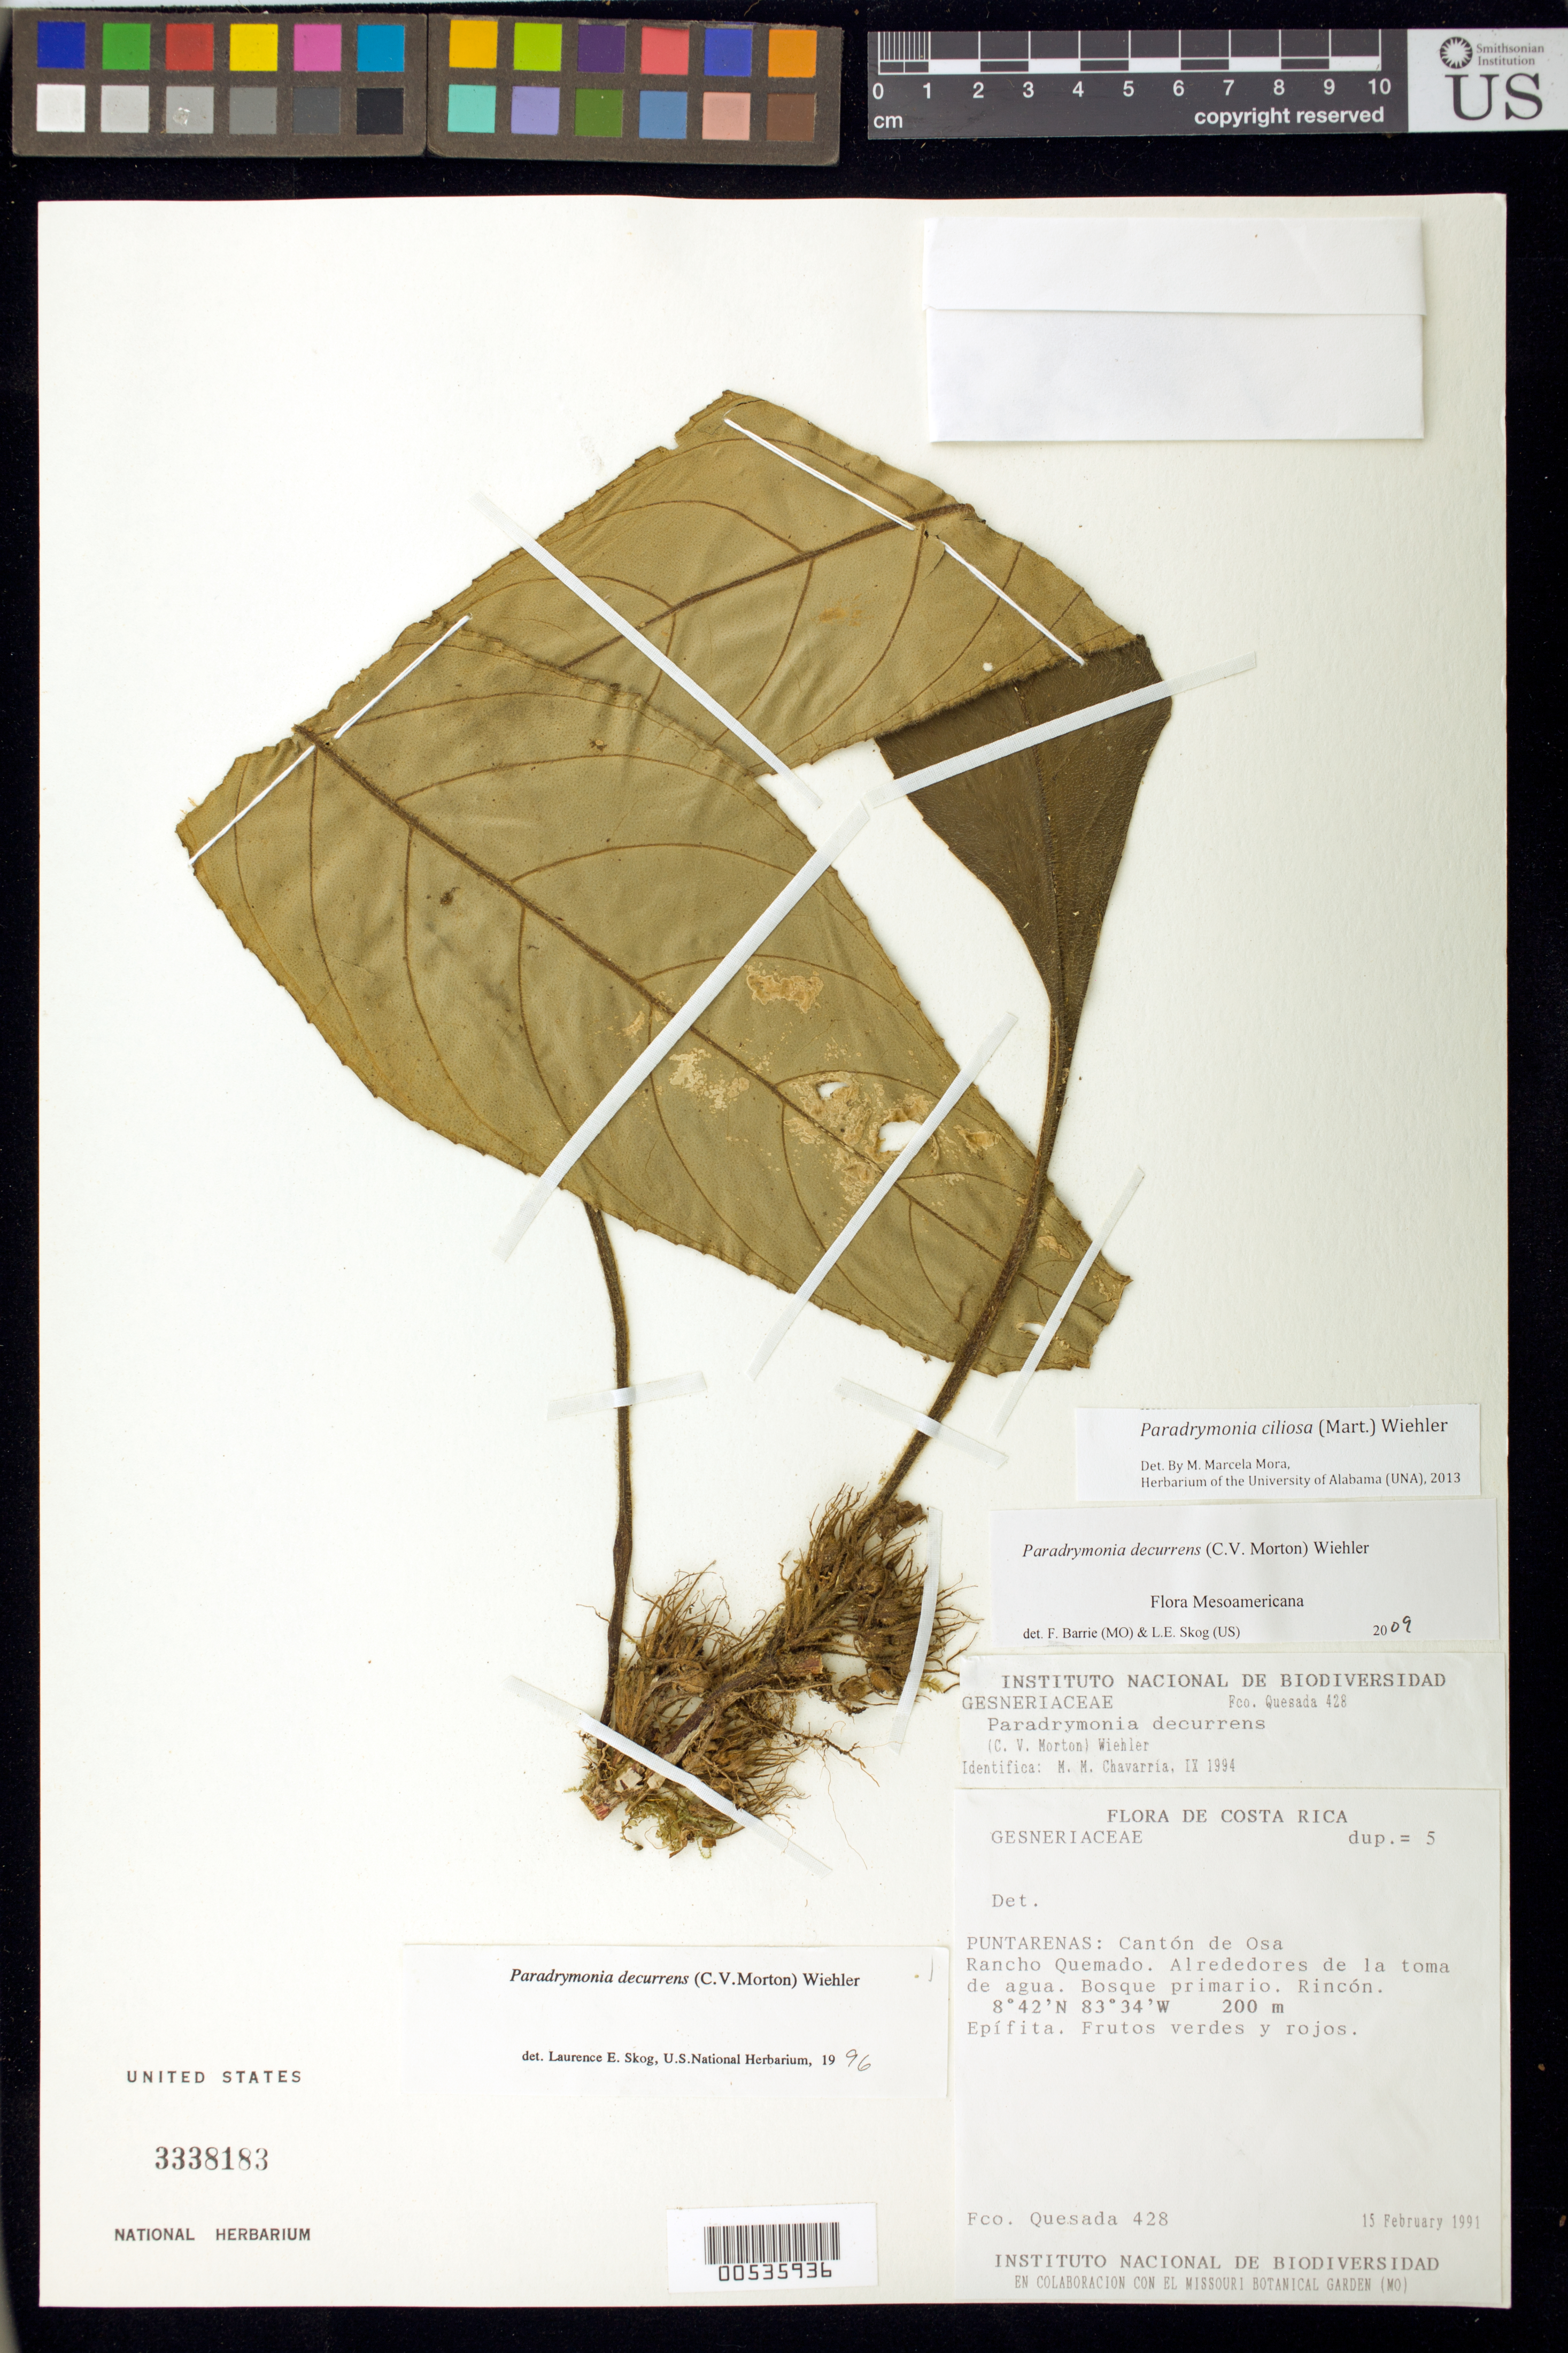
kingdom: Plantae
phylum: Tracheophyta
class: Magnoliopsida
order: Lamiales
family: Gesneriaceae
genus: Paradrymonia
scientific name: Paradrymonia ciliosa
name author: (Mart.) Wiehler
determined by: Mora, M. Marcela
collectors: F. Quesada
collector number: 428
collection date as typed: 15 Feb 1991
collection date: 1991-02-15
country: Costa Rica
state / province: Puntarenas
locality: Cantón de Osa, Rancho Quemado, alrededores de la toma de agua; Rincón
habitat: Bosque primario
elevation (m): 200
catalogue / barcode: US 3338183